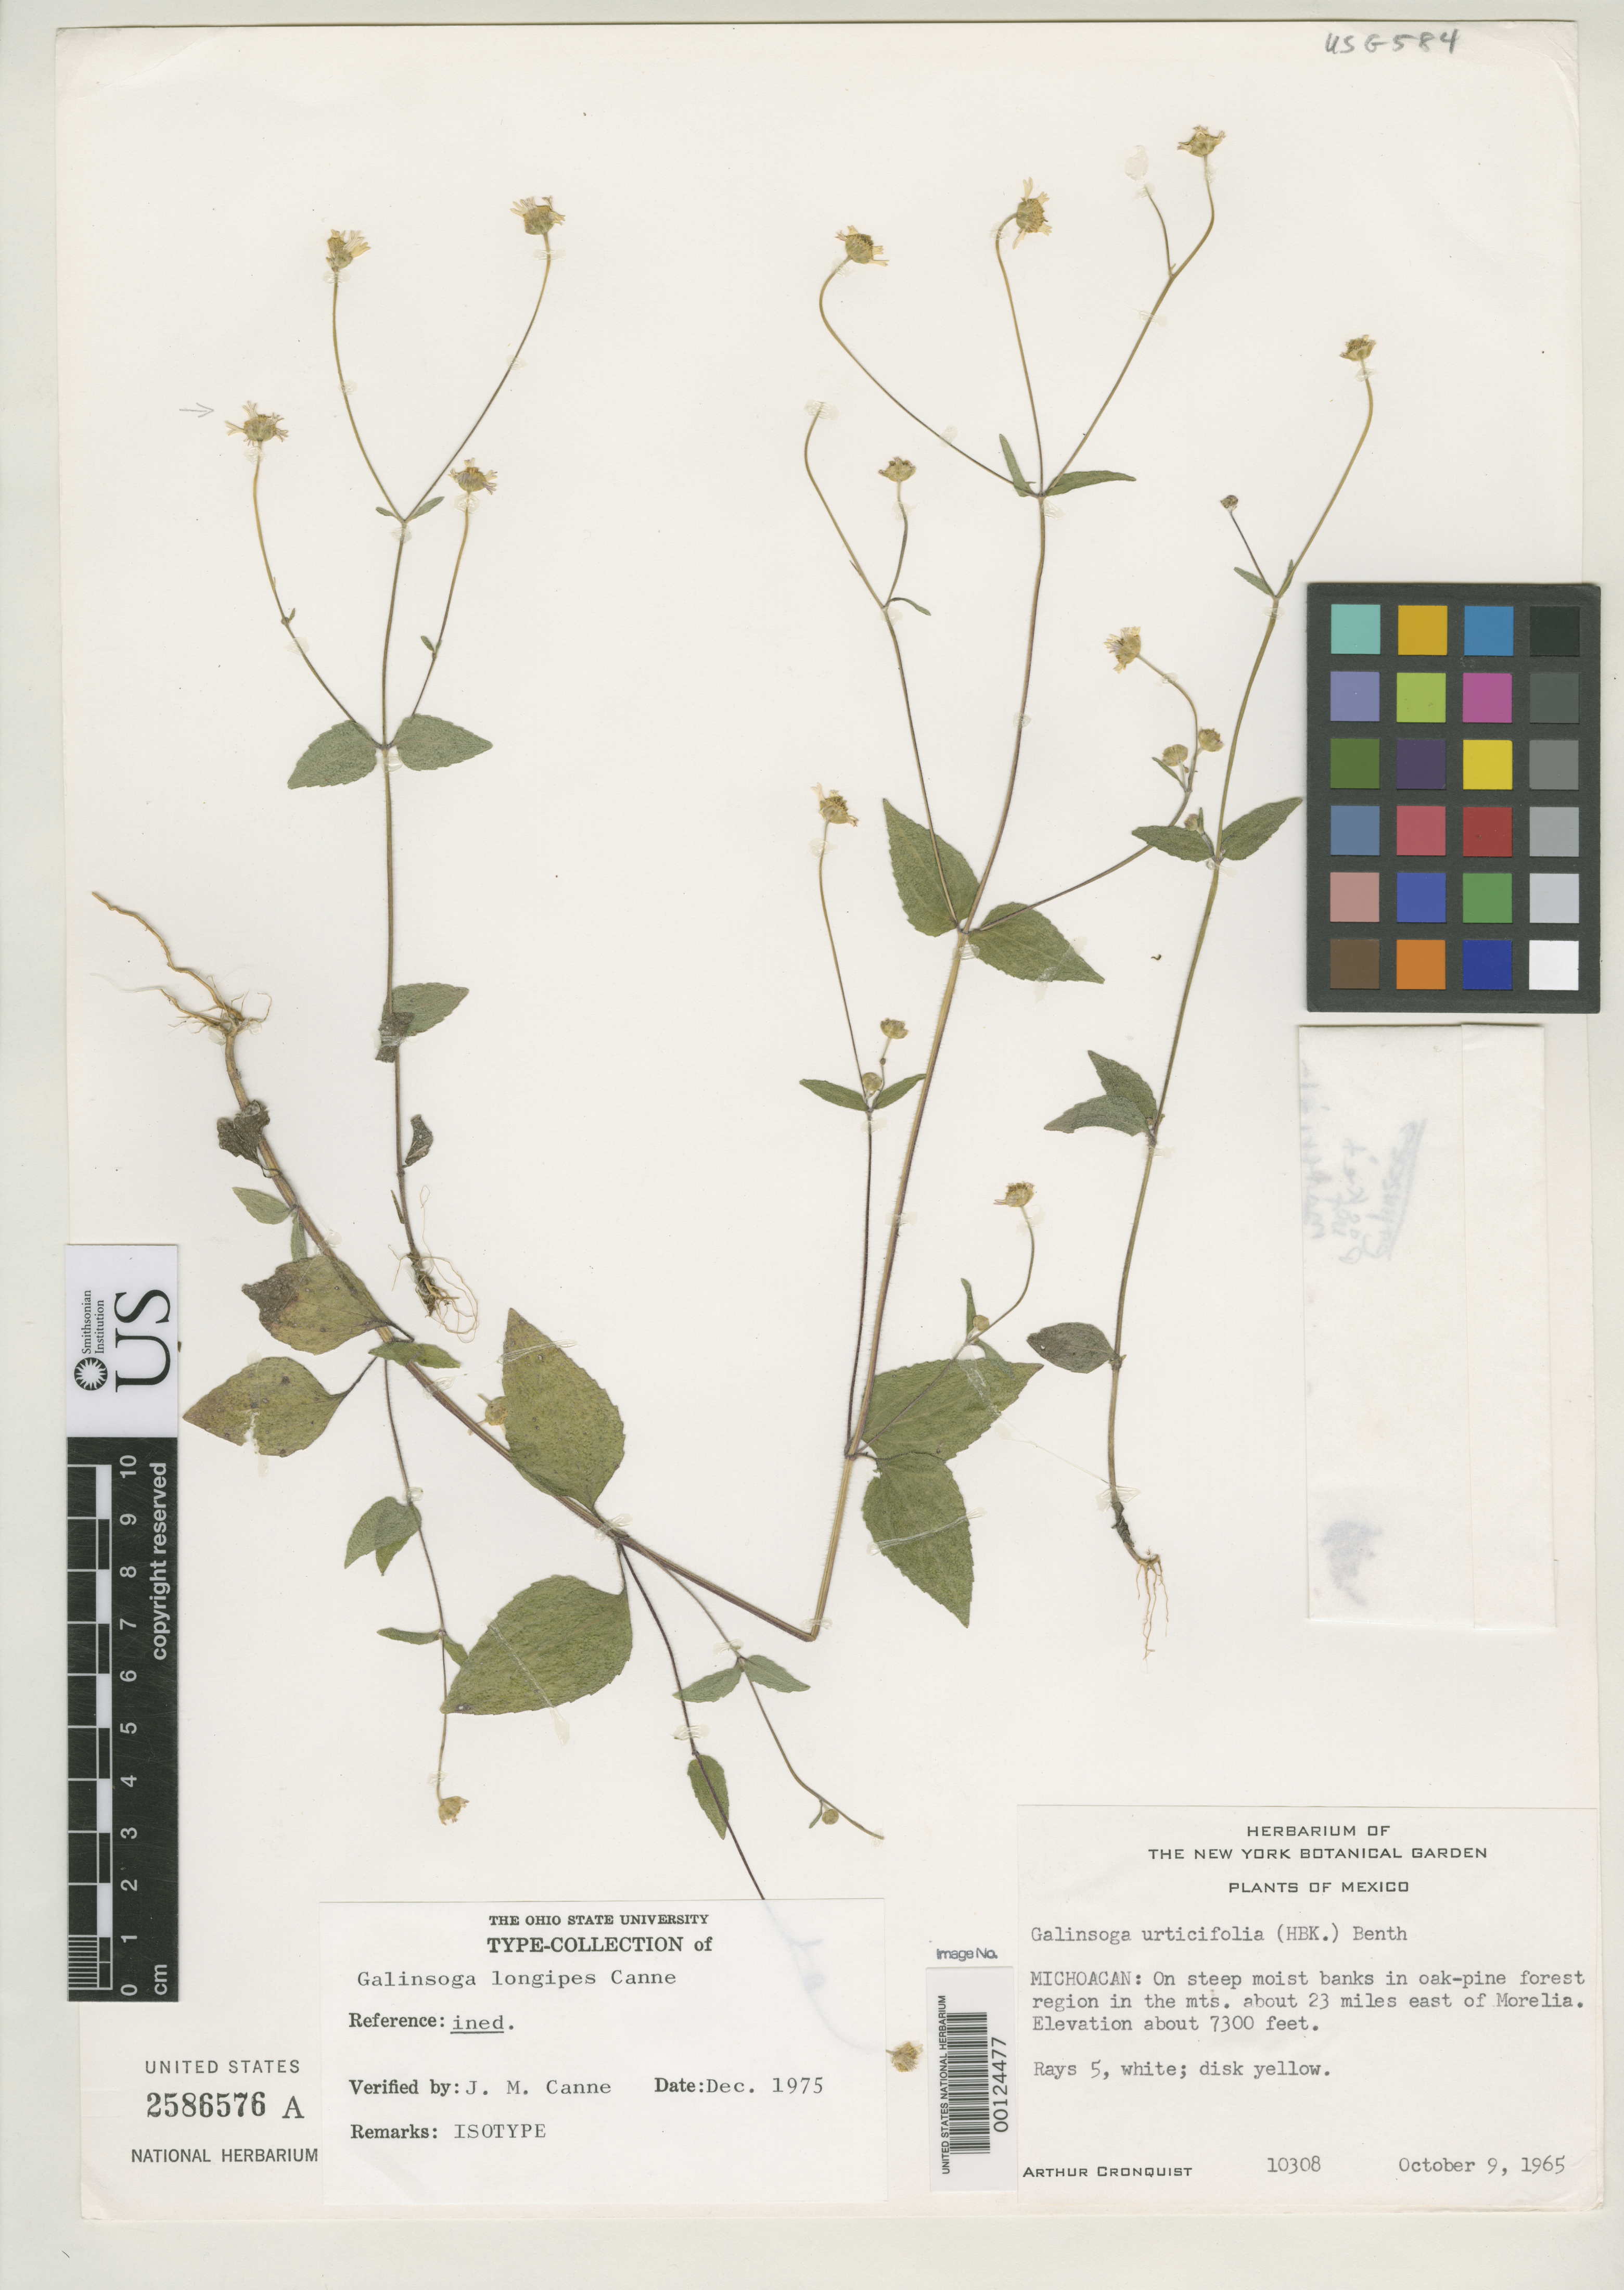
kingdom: Plantae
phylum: Tracheophyta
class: Magnoliopsida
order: Asterales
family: Asteraceae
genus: Galinsoga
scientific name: Galinsoga longipes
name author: Canne-Hill.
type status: Isotype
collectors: A. J. Cronquist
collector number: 10308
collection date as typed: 09 Oct 1965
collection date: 1965-10-09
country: Mexico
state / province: Michoacán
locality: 23 miles E of Morelia.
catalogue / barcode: US 2586576A